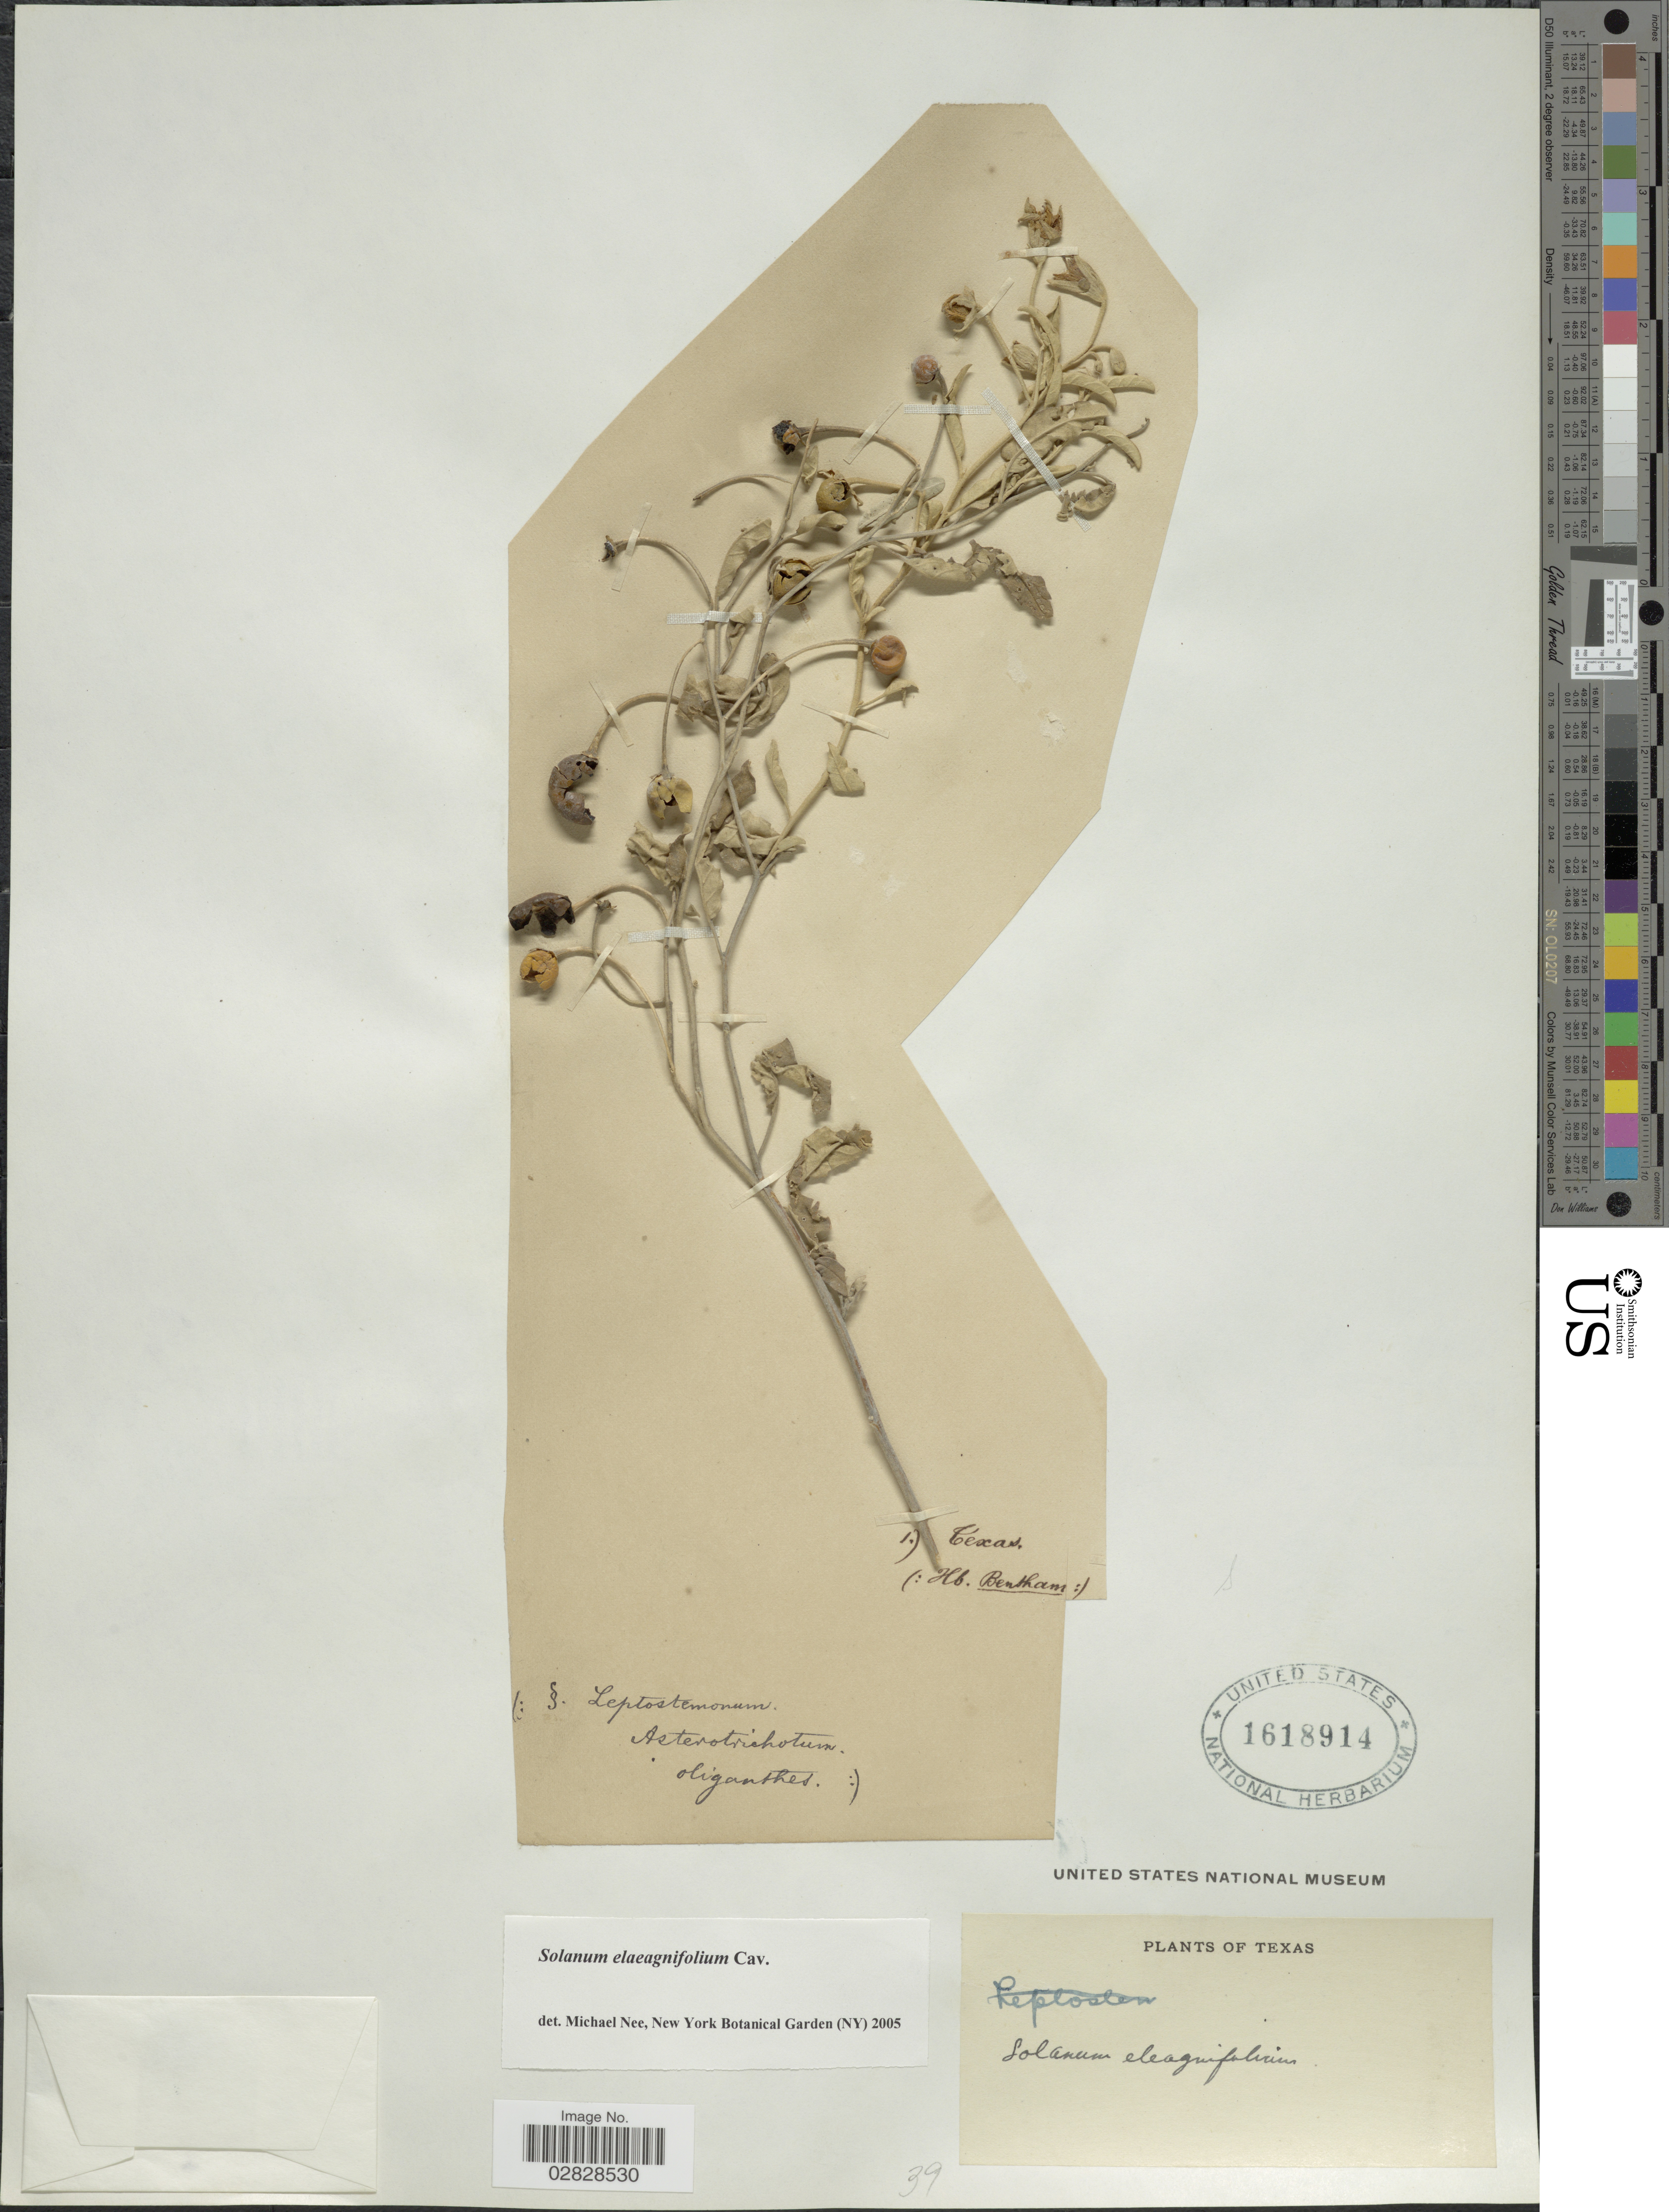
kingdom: Plantae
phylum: Tracheophyta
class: Magnoliopsida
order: Solanales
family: Solanaceae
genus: Solanum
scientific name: Solanum elaeagnifolium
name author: Cav.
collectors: Ex herb. Bentham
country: United States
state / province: Texas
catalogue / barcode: US 1618914